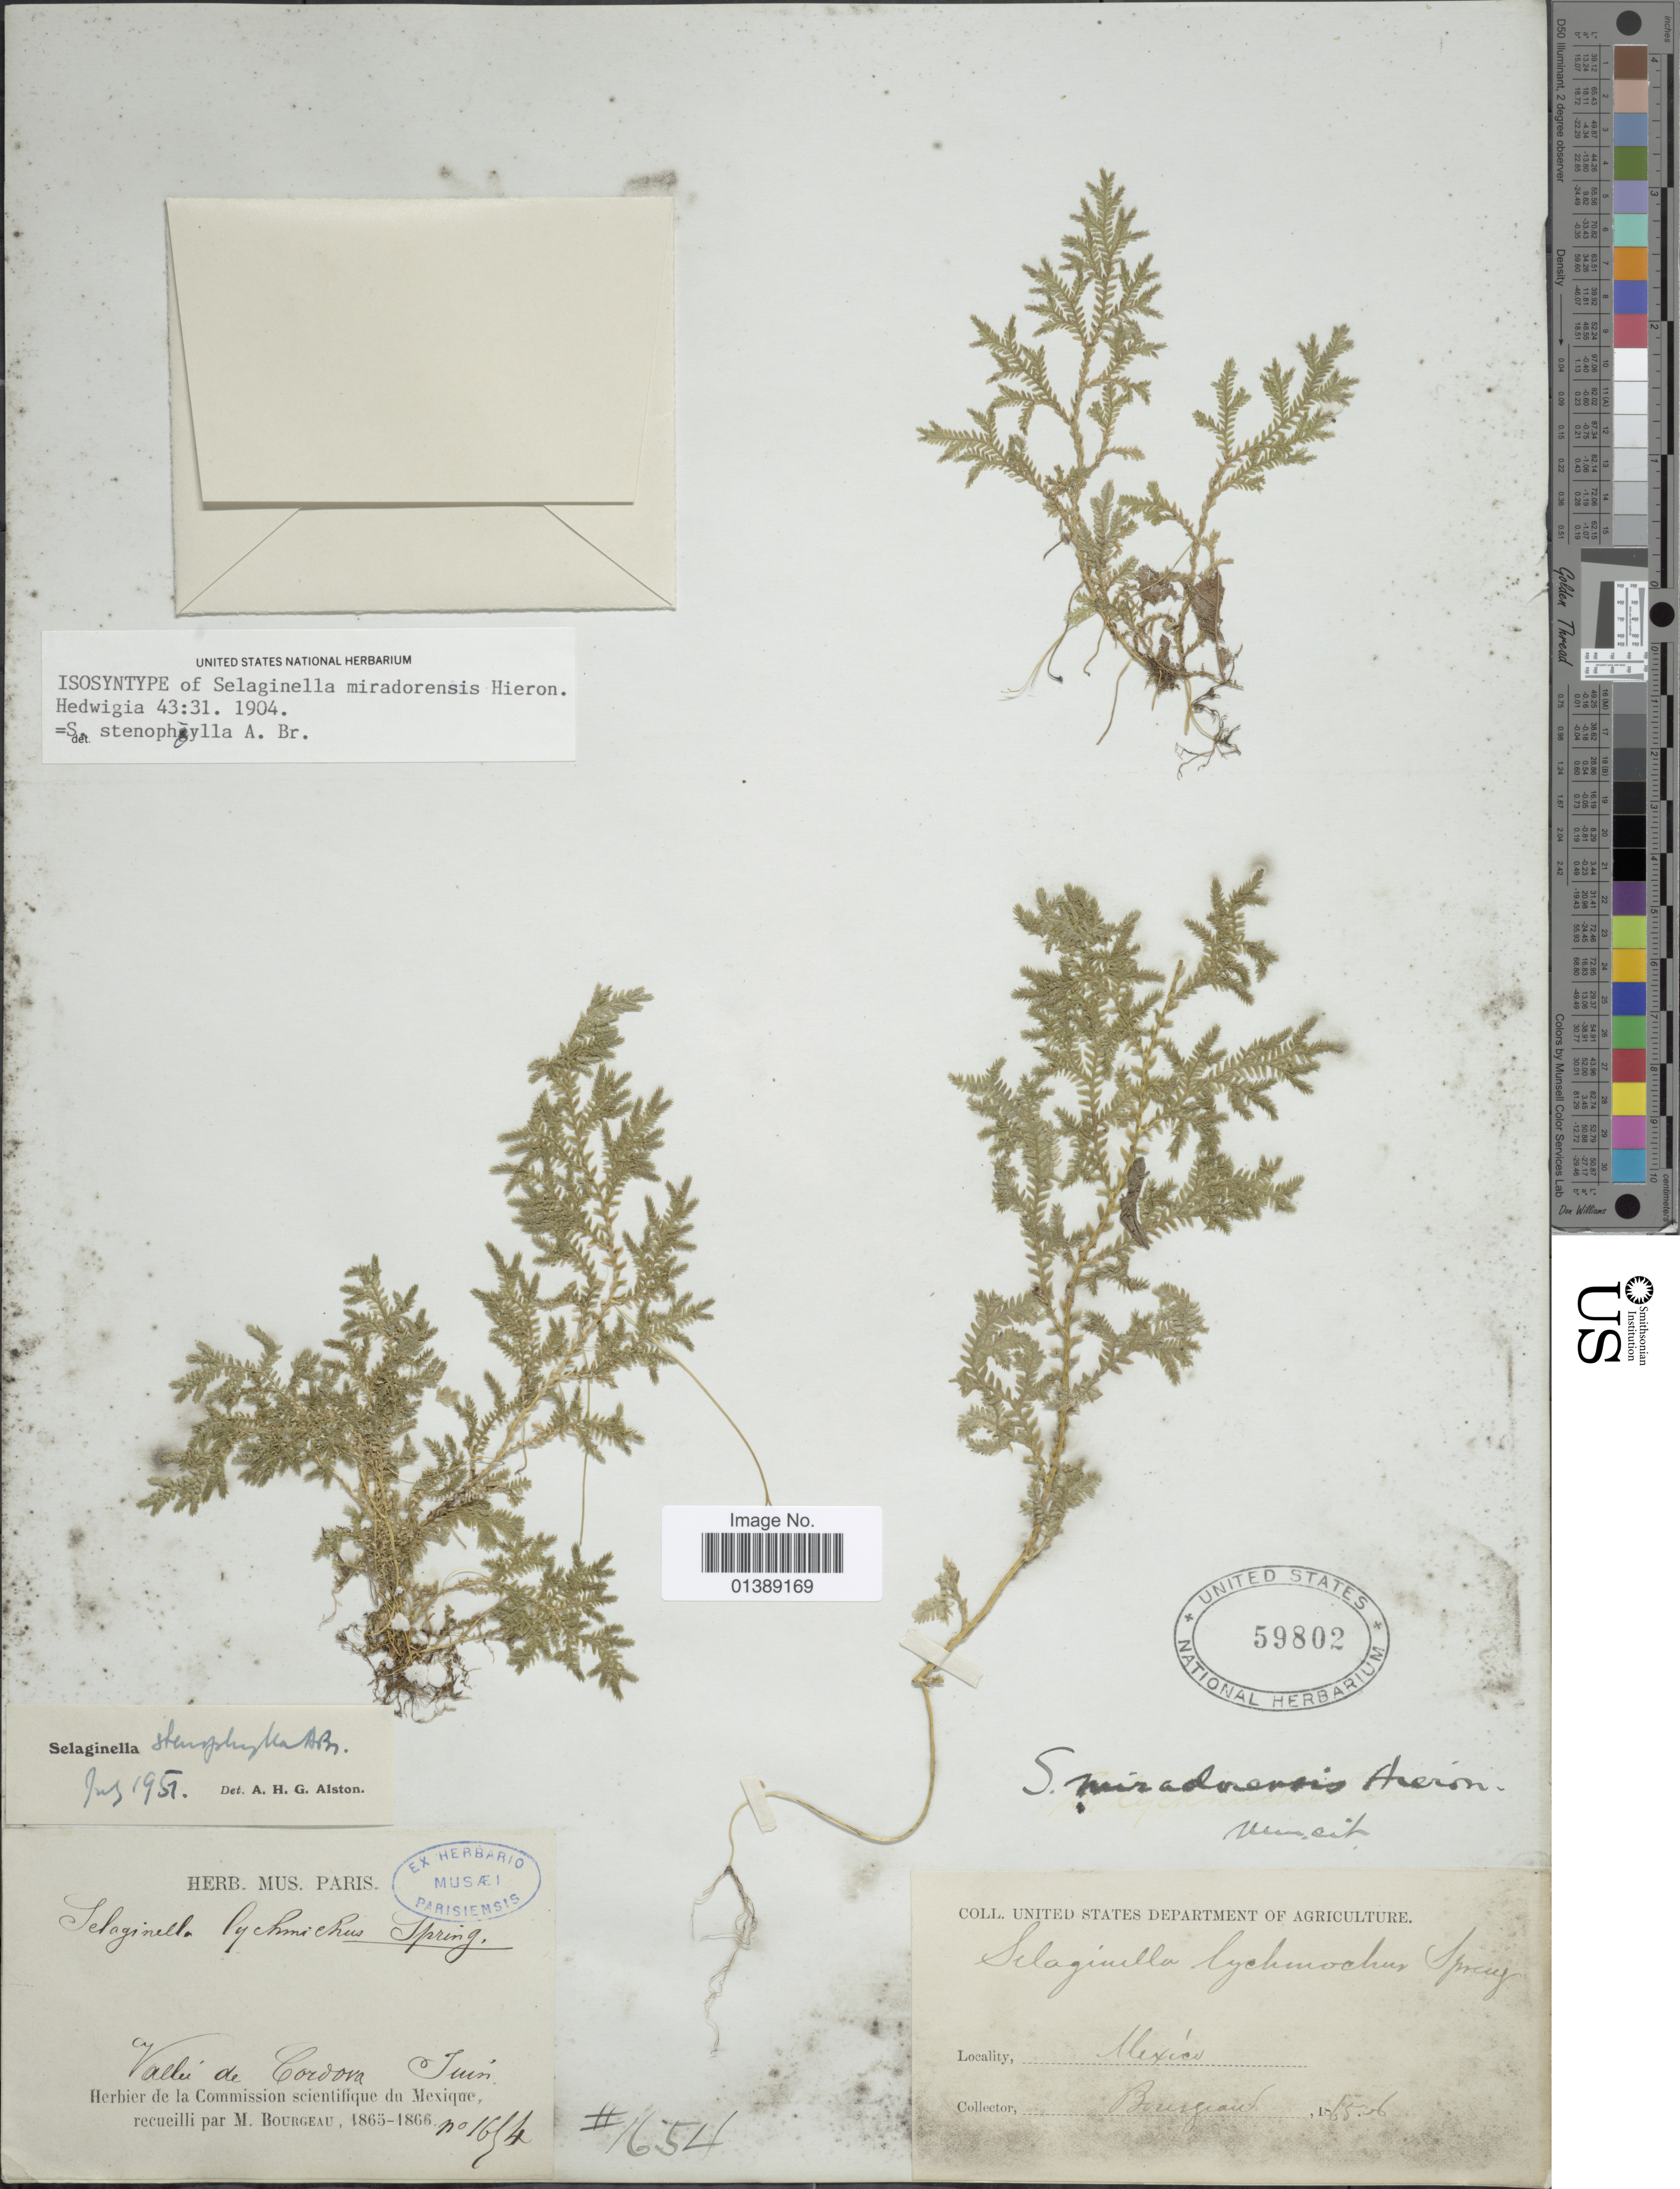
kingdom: Plantae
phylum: Tracheophyta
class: Lycopodiopsida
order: Selaginellales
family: Selaginellaceae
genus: Selaginella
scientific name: Selaginella stenophylla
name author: A. Braun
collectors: M. Bourgeau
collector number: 1654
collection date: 1865-06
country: Mexico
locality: Vallée de Cordova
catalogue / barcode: US 59802